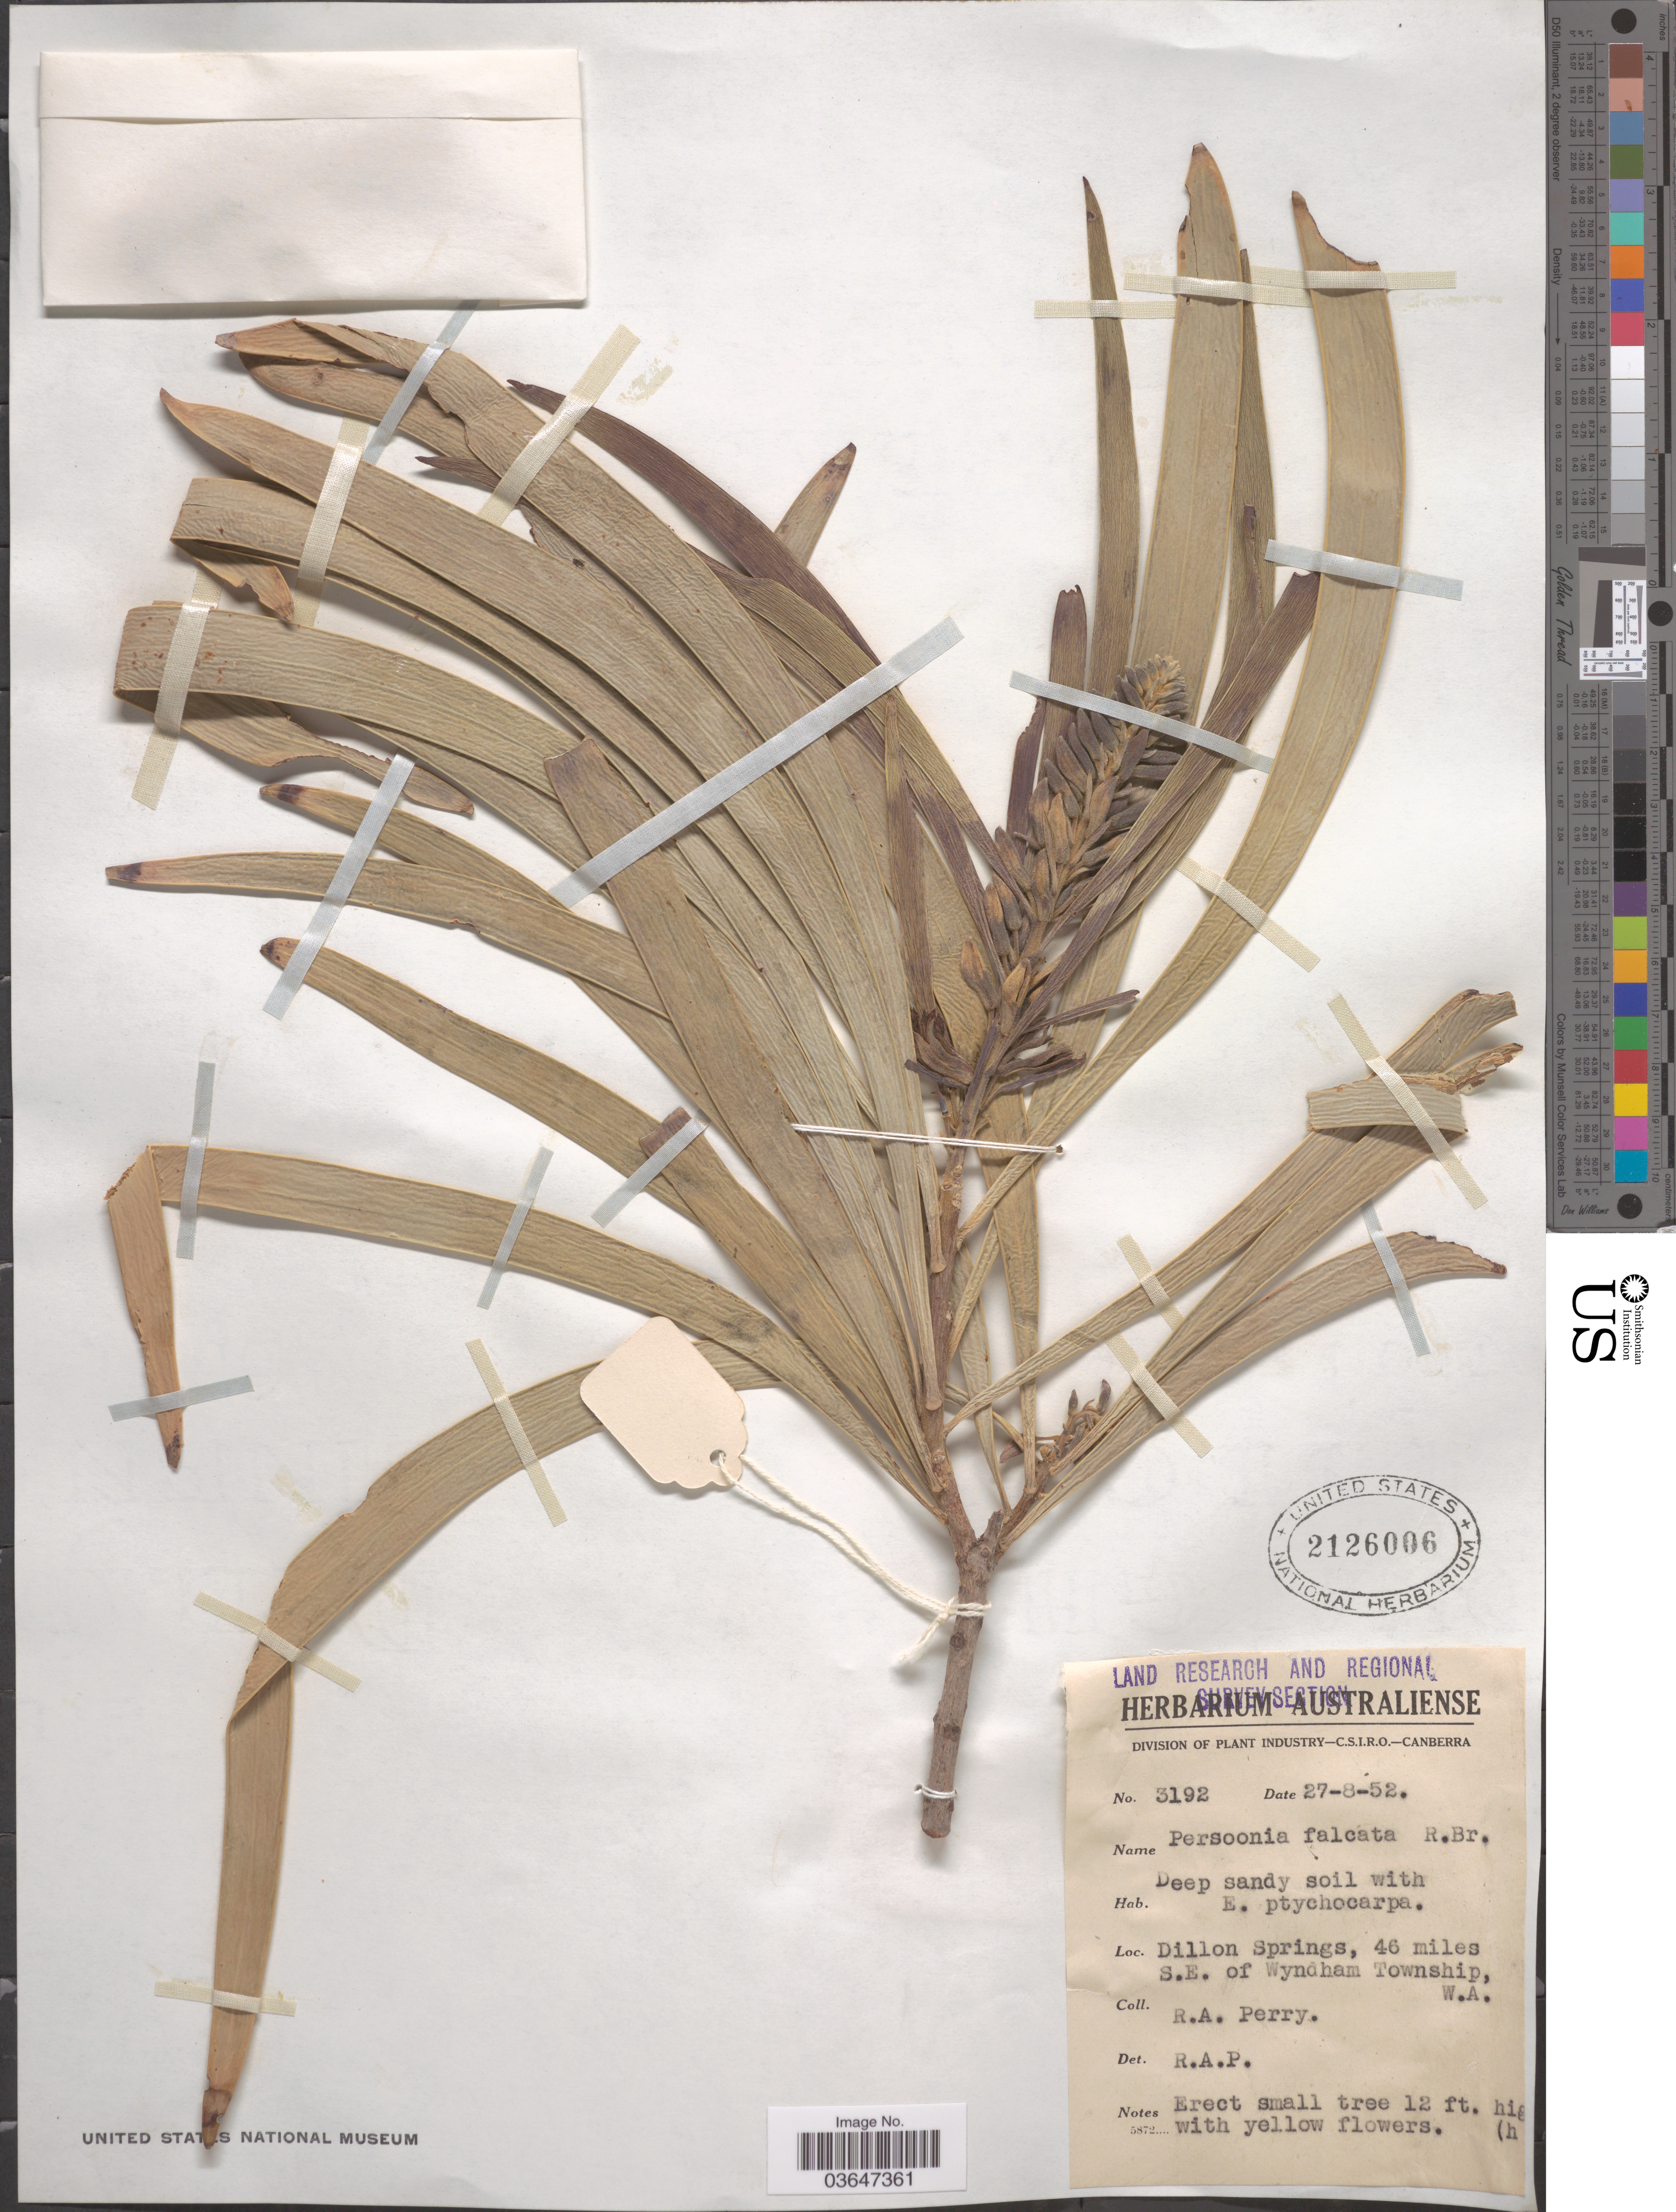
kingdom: Plantae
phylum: Tracheophyta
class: Magnoliopsida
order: Proteales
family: Proteaceae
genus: Persoonia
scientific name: Persoonia falcata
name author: R. Br.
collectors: Perry, R. A.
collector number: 3192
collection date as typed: Transcribed d/m/y: 27/8/52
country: Australia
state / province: Western Australia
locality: Dillon Springs, 46 miles S.E. of Wyndham Township. W.A.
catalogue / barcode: US 2126006